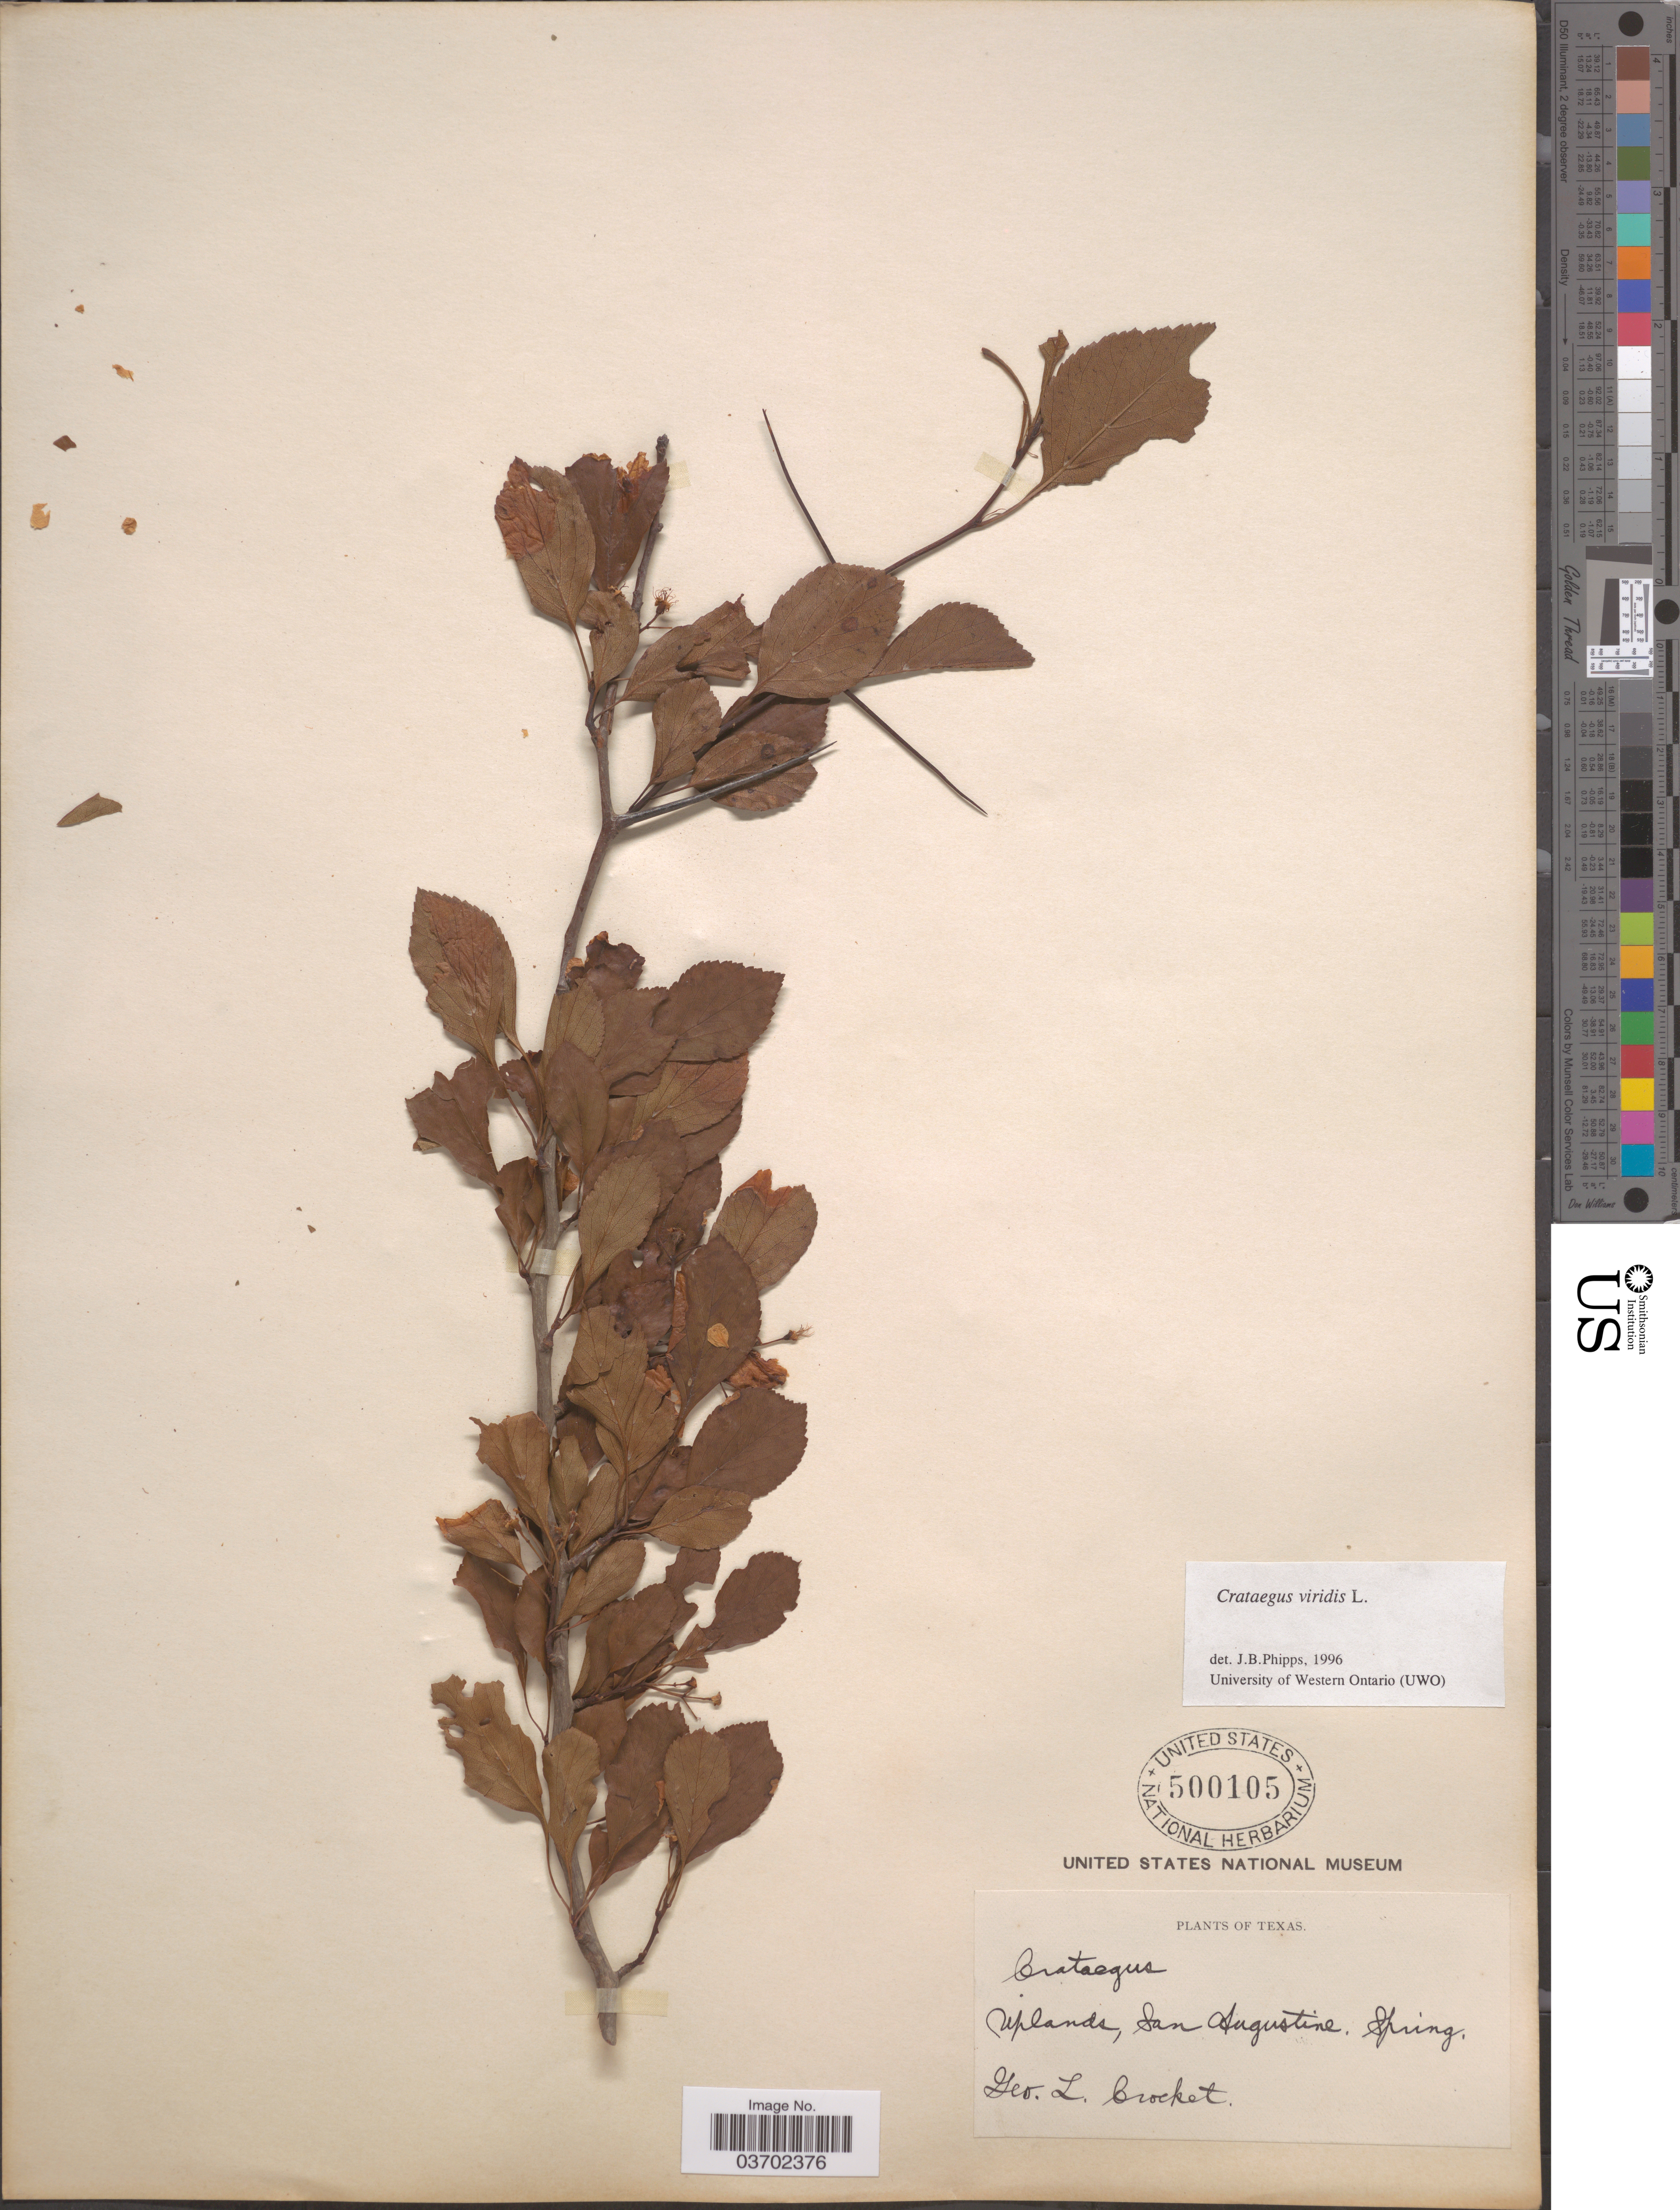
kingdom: Plantae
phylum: Tracheophyta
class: Magnoliopsida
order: Rosales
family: Rosaceae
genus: Crataegus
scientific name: Crataegus viridis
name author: L.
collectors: G. Crocket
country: United States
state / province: Texas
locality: San Augustine. Spring [unsure placement]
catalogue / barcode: US 500105